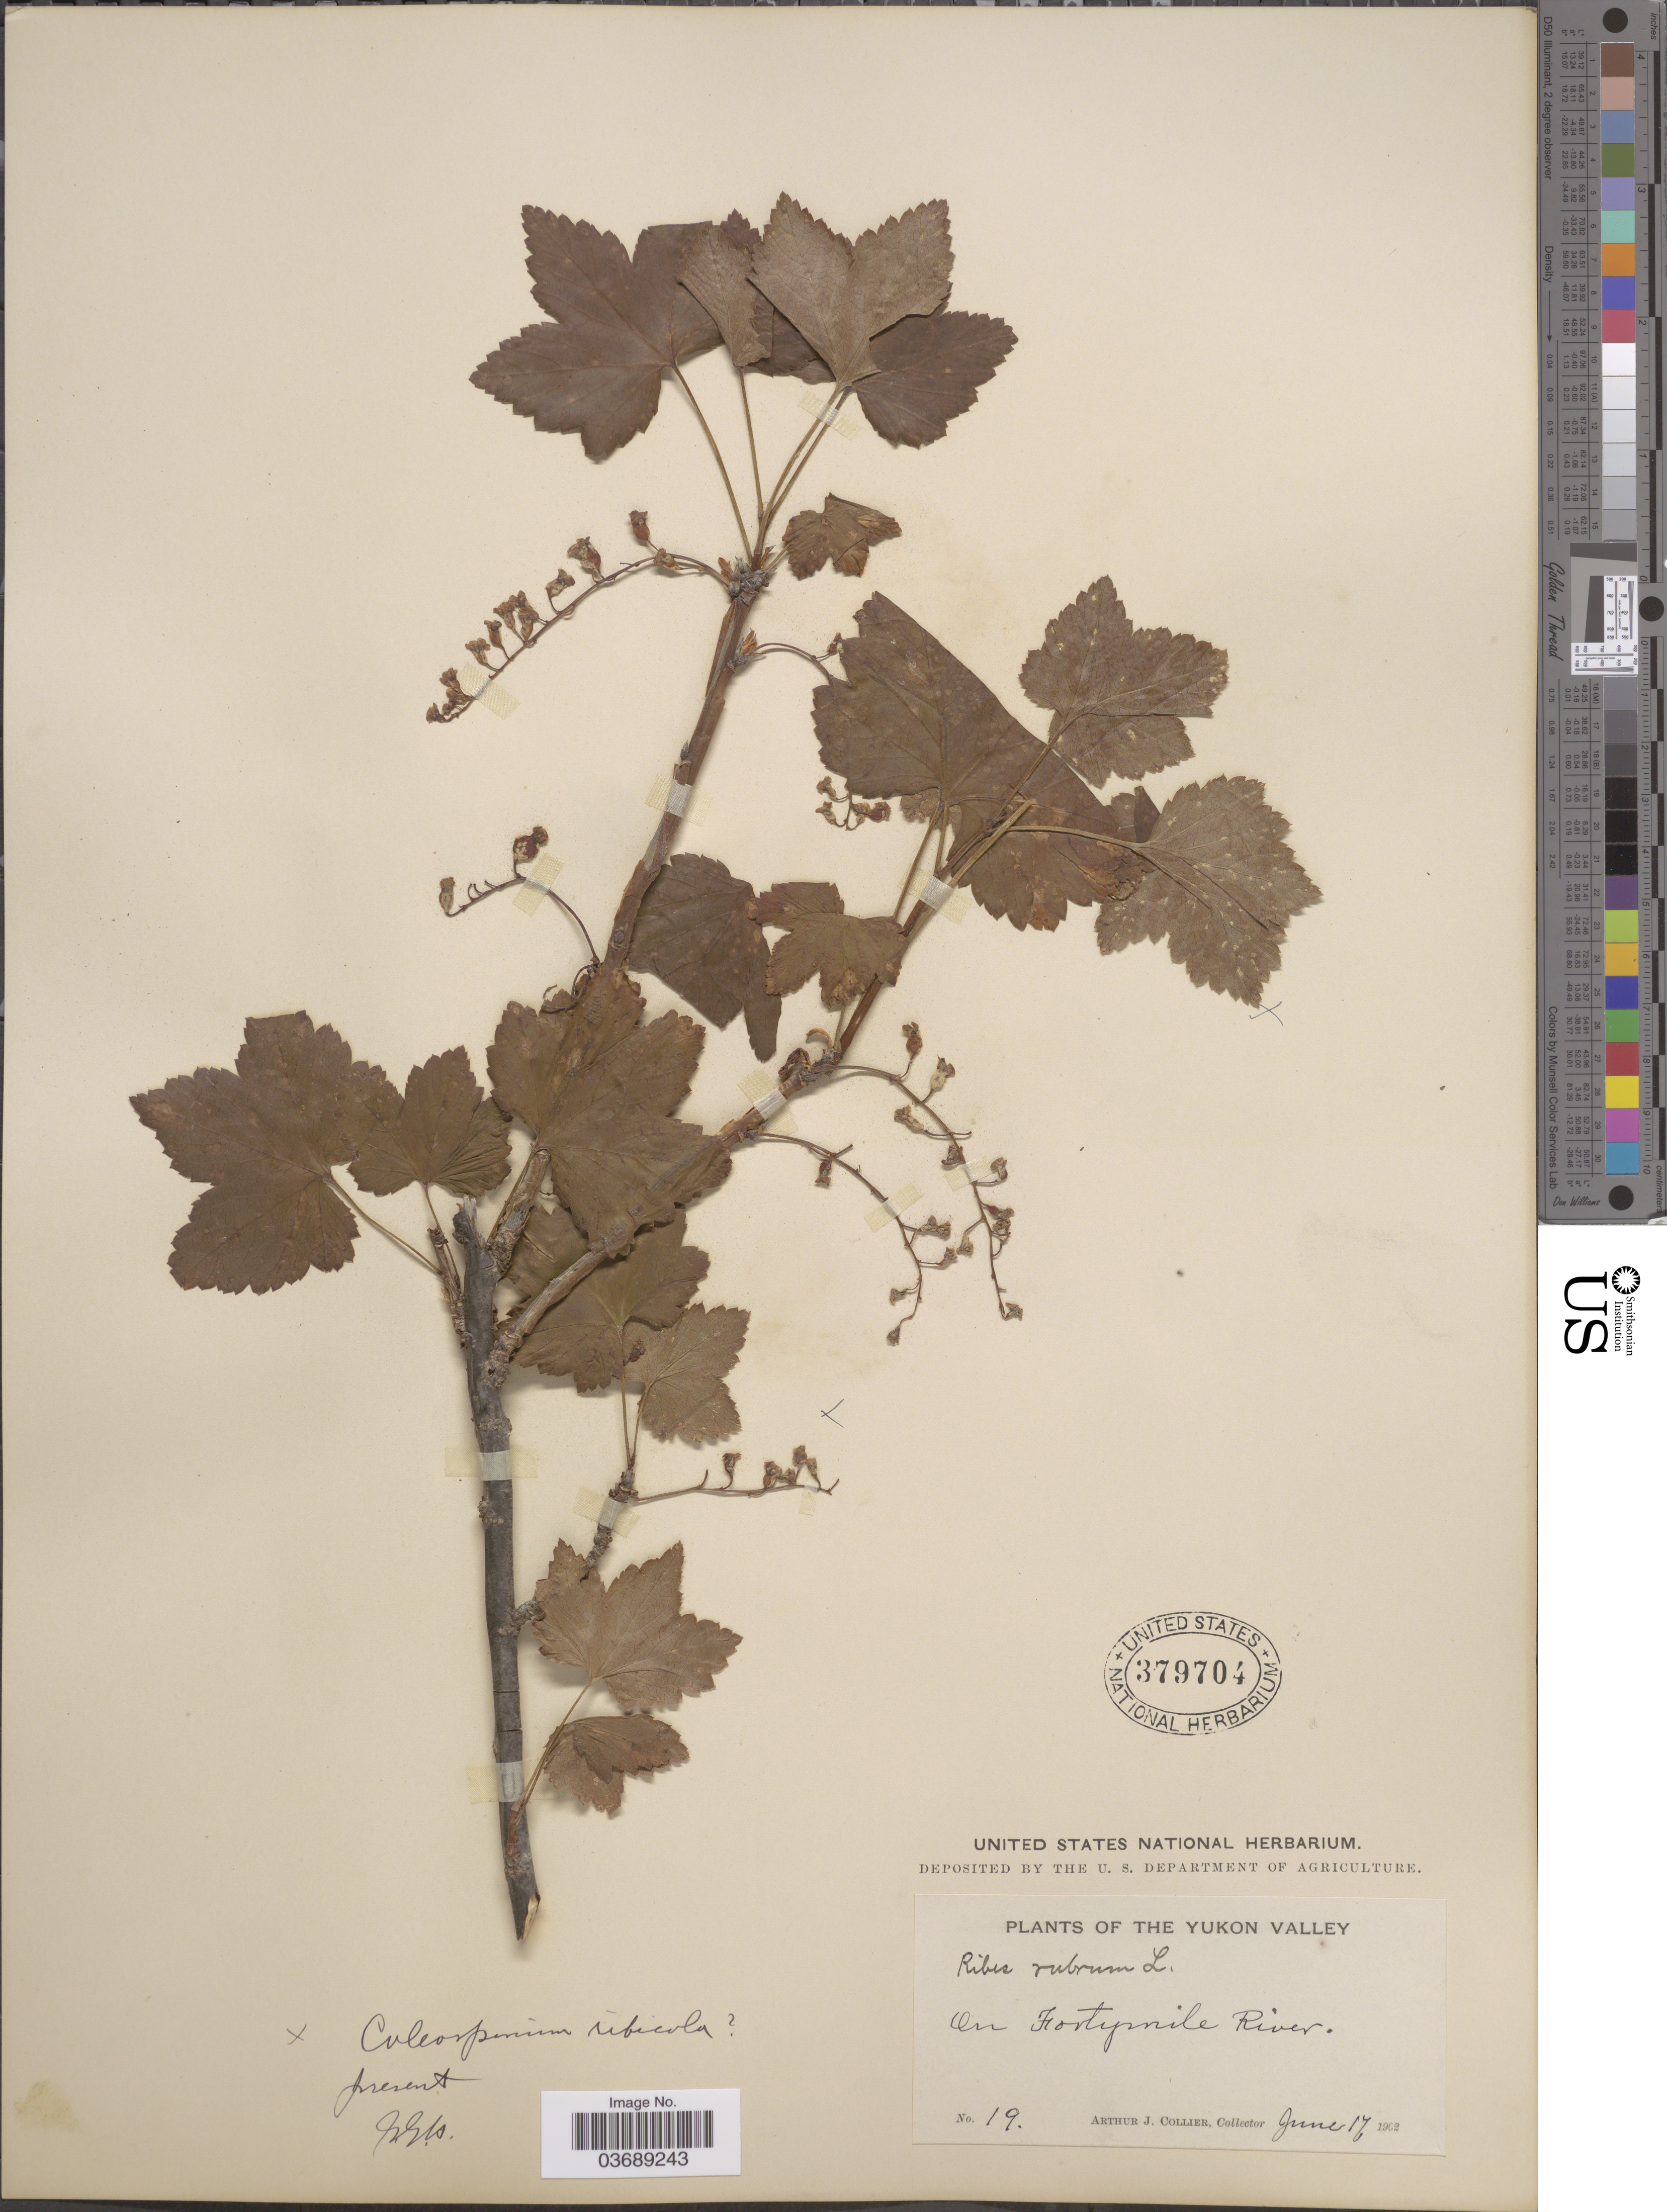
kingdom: Plantae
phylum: Tracheophyta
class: Magnoliopsida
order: Saxifragales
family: Grossulariaceae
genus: Ribes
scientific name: Ribes triste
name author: Pall.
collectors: A. Collier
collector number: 19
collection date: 1902-06-17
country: Canada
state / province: Yukon Territory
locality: The Yukon Valley. On Fortymile River.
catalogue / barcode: US 379704